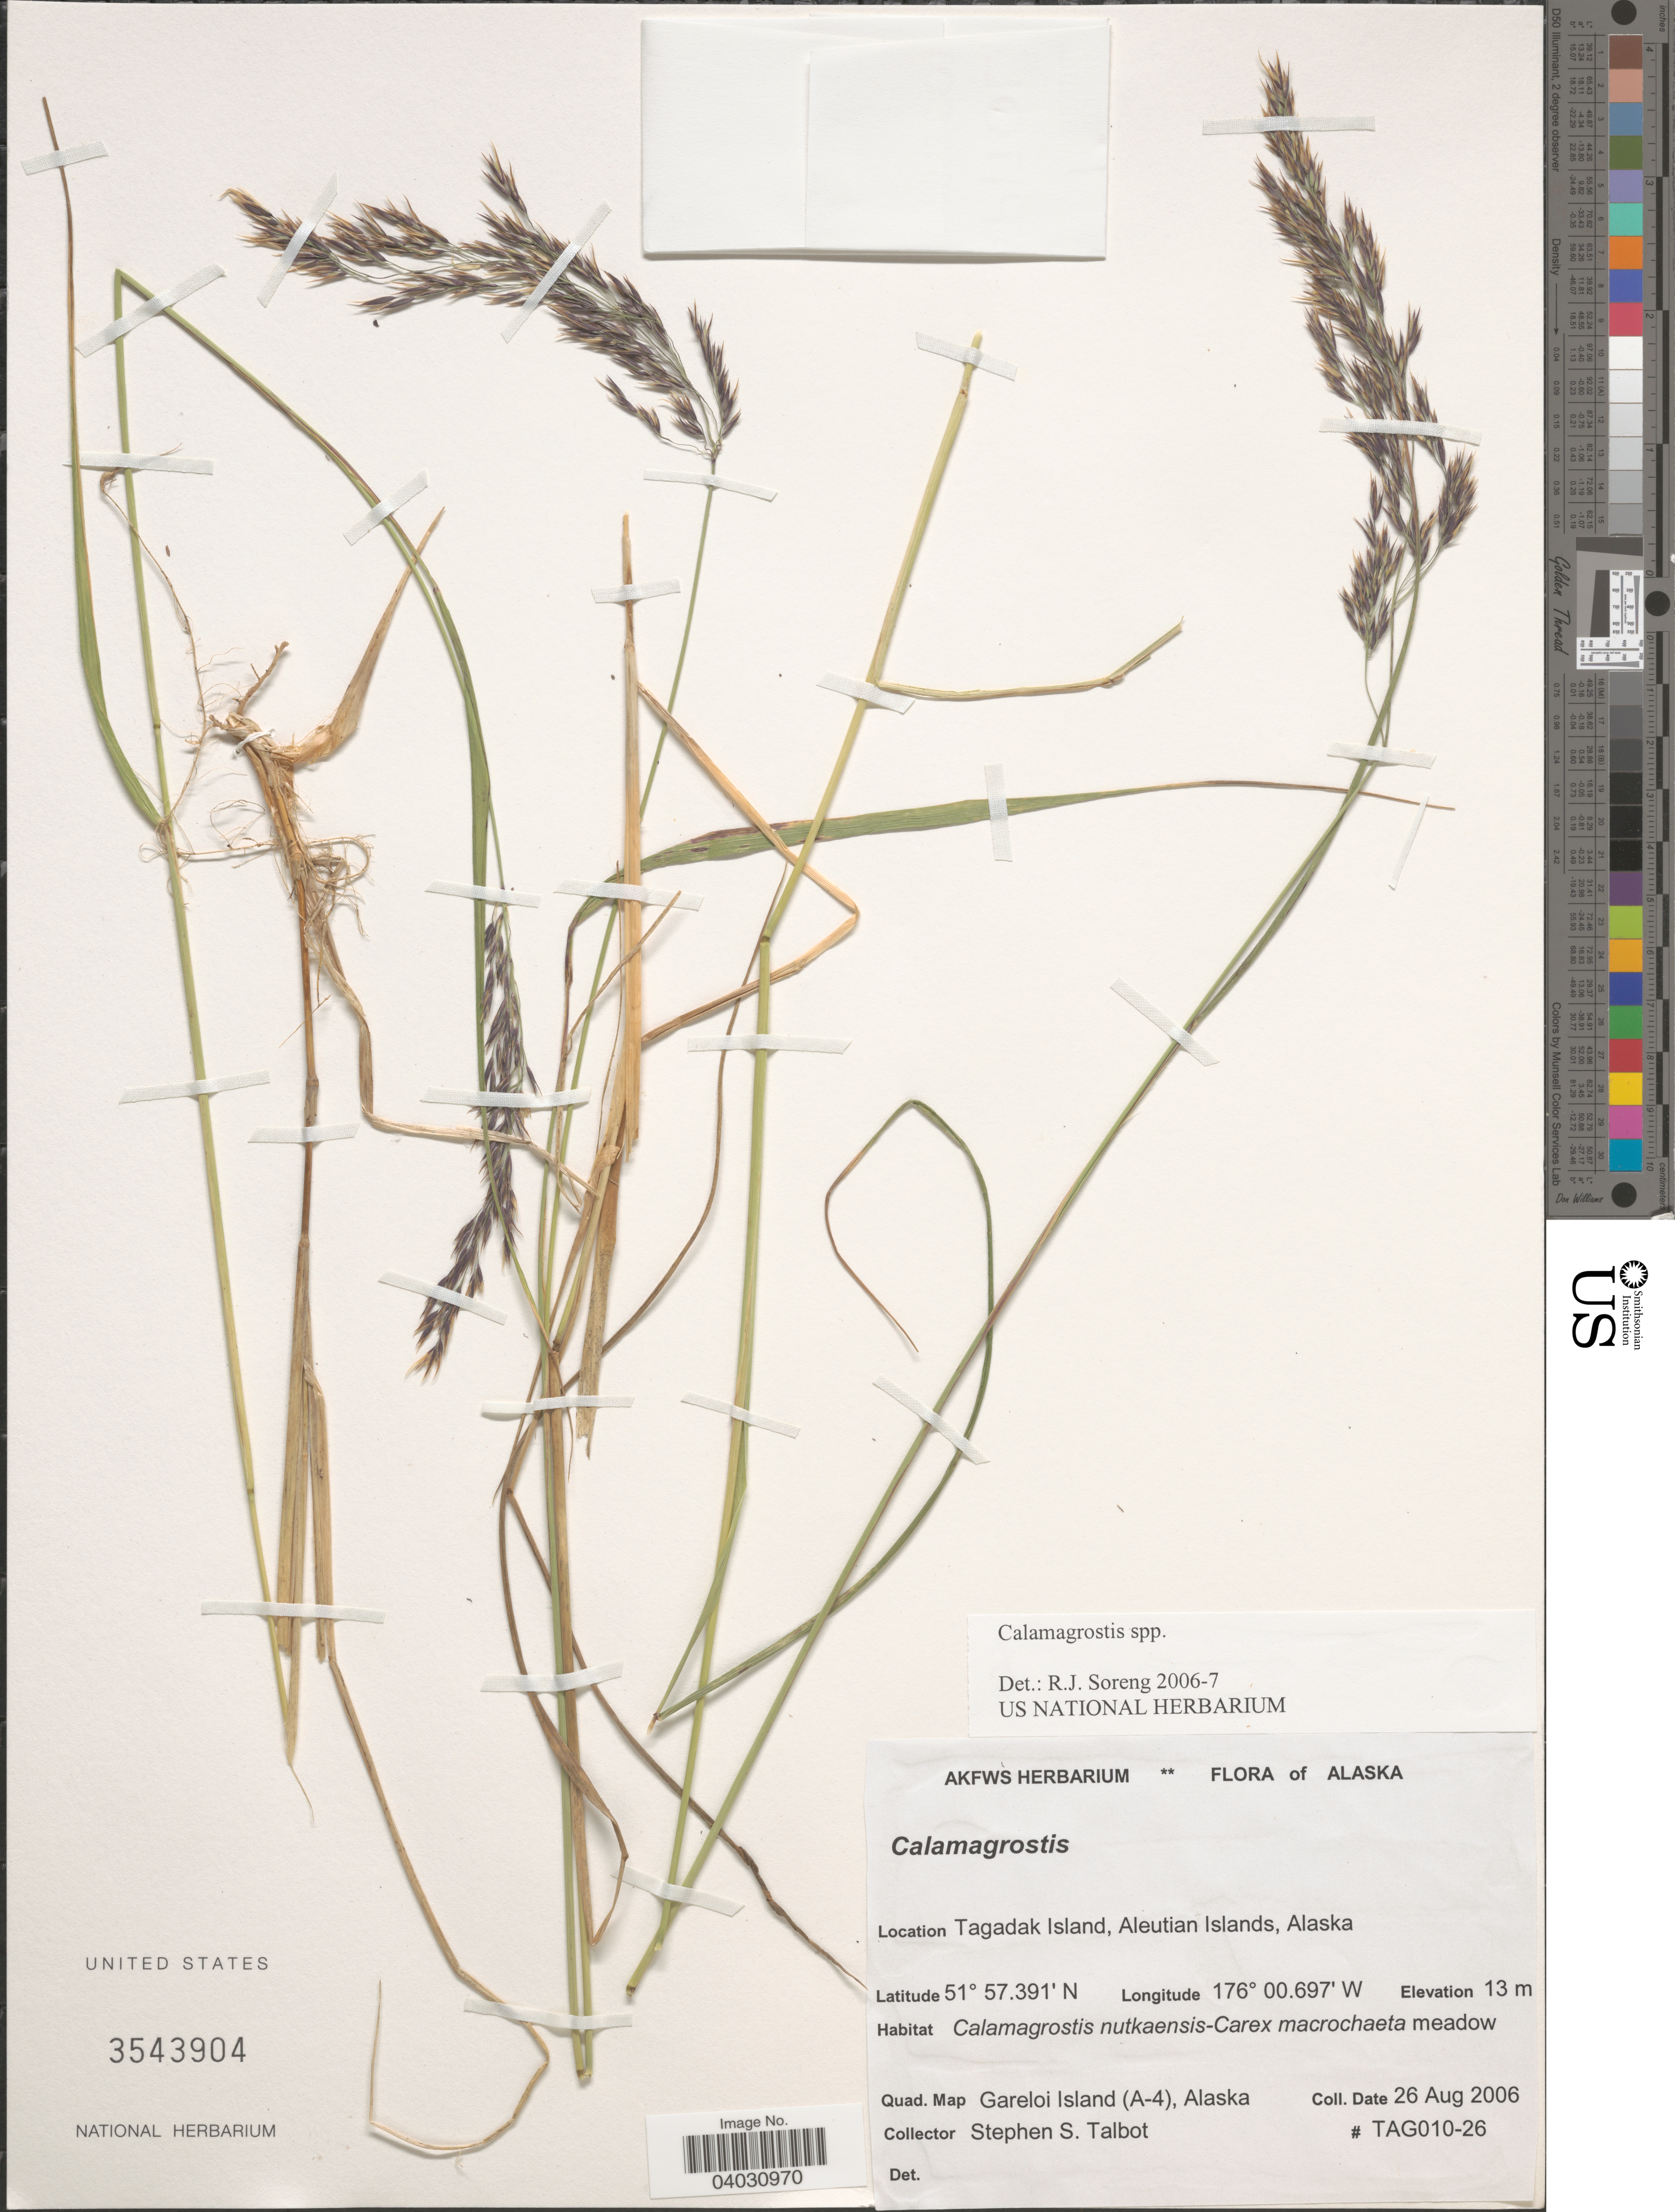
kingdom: Plantae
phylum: Tracheophyta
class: Liliopsida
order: Poales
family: Poaceae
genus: Calamagrostis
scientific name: Calamagrostis sp.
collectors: S. S. Talbot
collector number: TAG10-26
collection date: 2006-08-26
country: United States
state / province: Alaska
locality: Tagadak Island, Aleutian Islands, Alaska. Quad. Map Gareloi Island (A-4), Alaska.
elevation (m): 13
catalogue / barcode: US 3543904